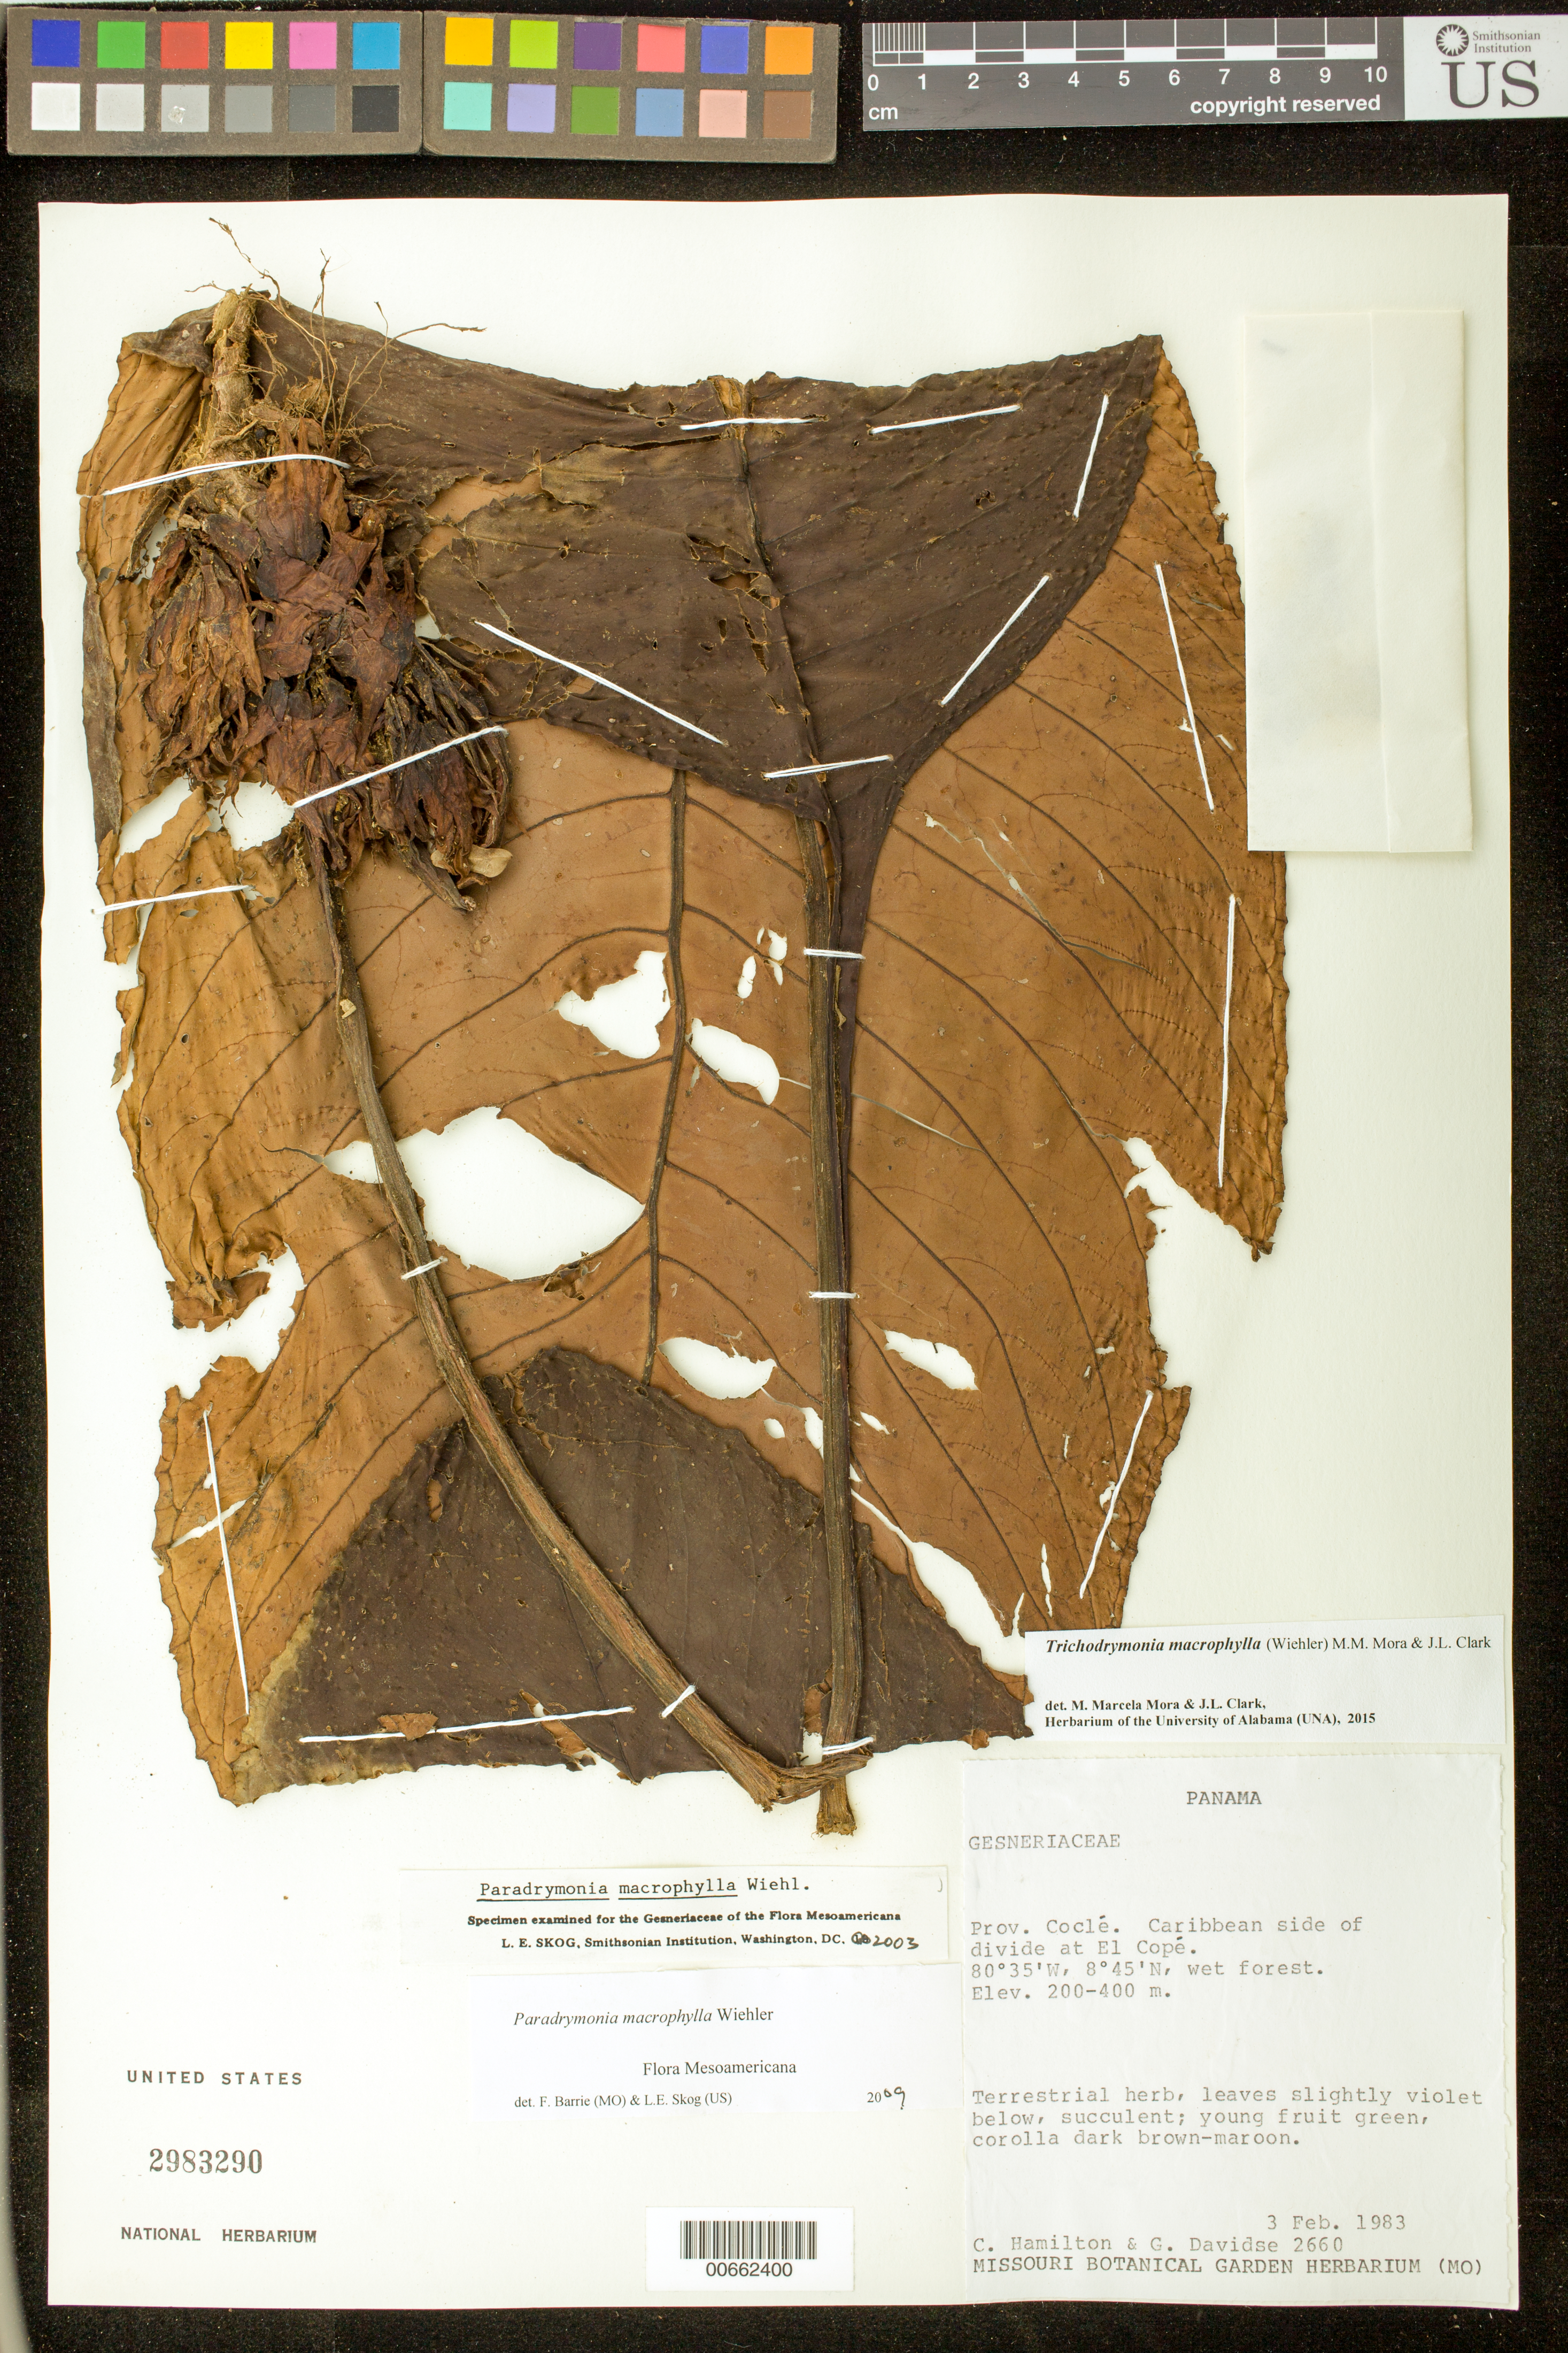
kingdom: Plantae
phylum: Tracheophyta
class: Magnoliopsida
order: Lamiales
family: Gesneriaceae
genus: Trichodrymonia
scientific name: Trichodrymonia macrophylla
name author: (Wiehler) M.M. Mora & J.L. Clark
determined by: Mora, M. M.; Clark, J. L.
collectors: C. Hamilton & G. Davidse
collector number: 2660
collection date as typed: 03 Feb 1983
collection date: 1983-02-03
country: Panama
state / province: Coclé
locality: Caribbean side of divide at El Copé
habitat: Wet forest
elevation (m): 200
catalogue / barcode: US 2983290